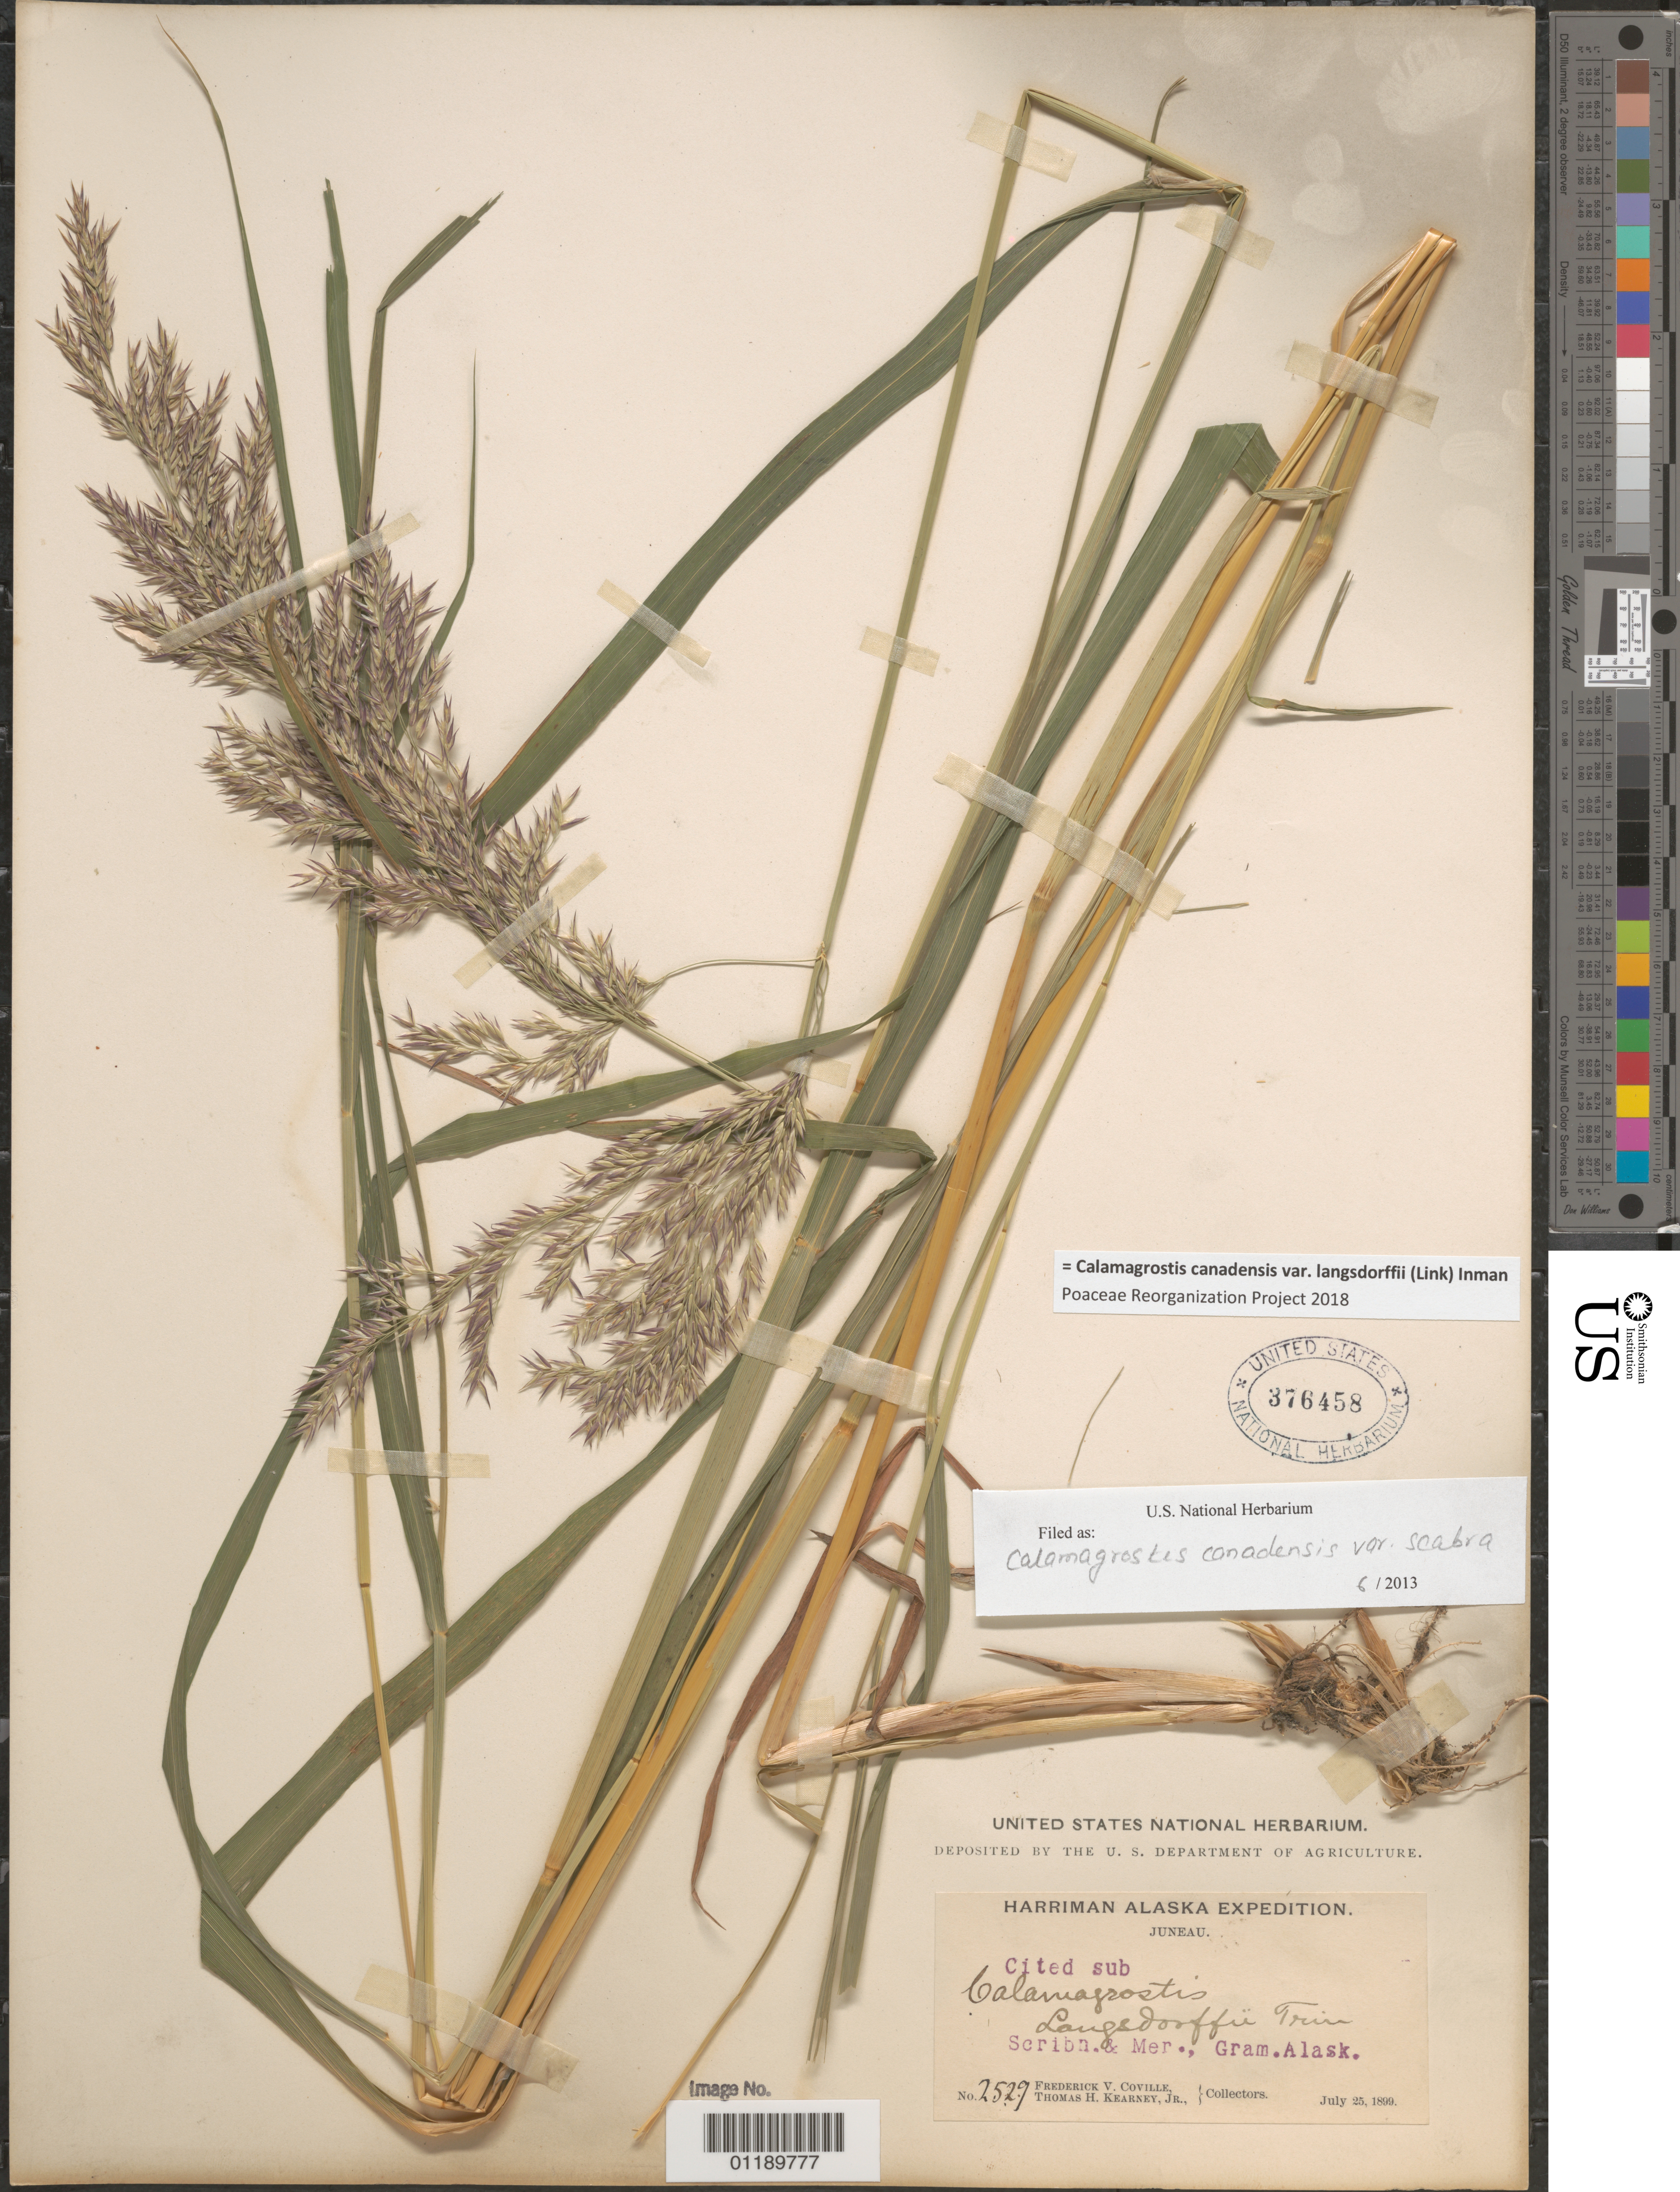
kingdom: Plantae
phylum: Tracheophyta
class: Liliopsida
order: Poales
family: Poaceae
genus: Calamagrostis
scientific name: Calamagrostis canadensis var. langsdorffii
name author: (Link) Inman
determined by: Poaceae Reorganization Project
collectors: F. V. Coville & T. H. Kearney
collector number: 2529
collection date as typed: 25 Jul 1899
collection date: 1899-07-25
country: United States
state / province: Alaska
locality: Juneau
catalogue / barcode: US 376458